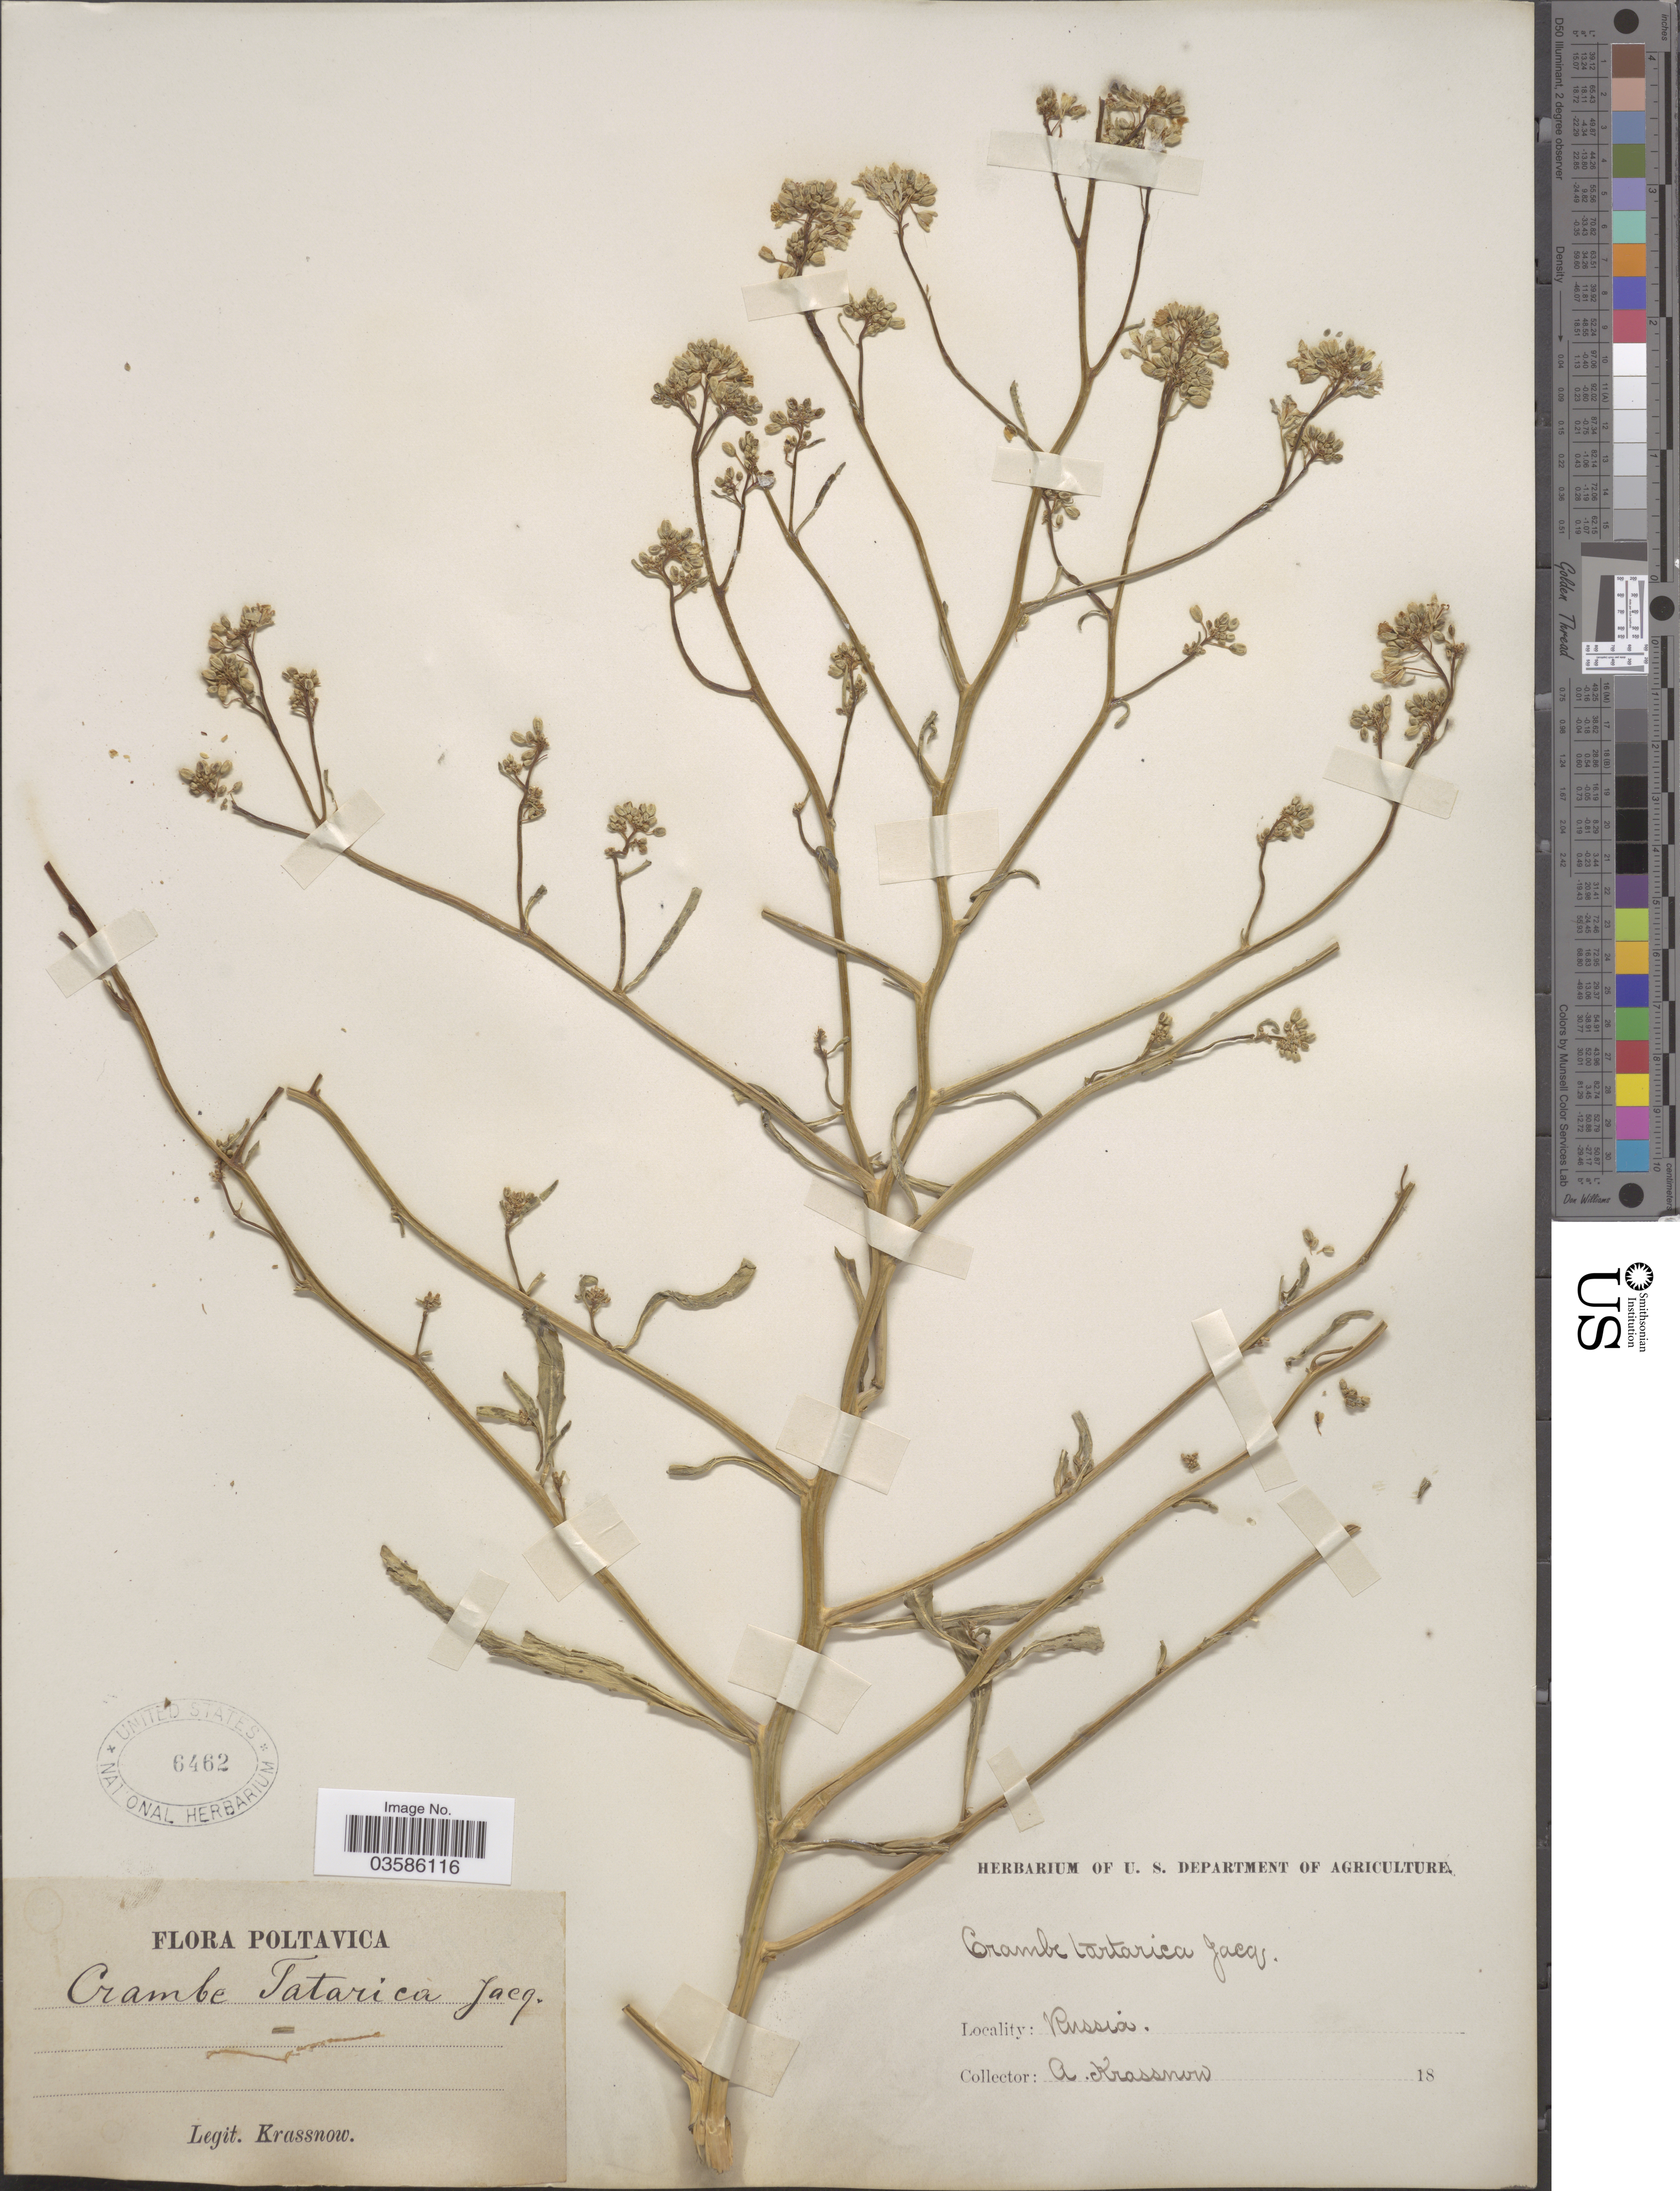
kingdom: Plantae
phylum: Tracheophyta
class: Magnoliopsida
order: Brassicales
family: Brassicaceae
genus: Crambe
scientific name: Crambe tataria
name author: Sebeók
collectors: A. Krassnow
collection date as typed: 18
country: Ukraine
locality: Poltavica.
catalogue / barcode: US 6462